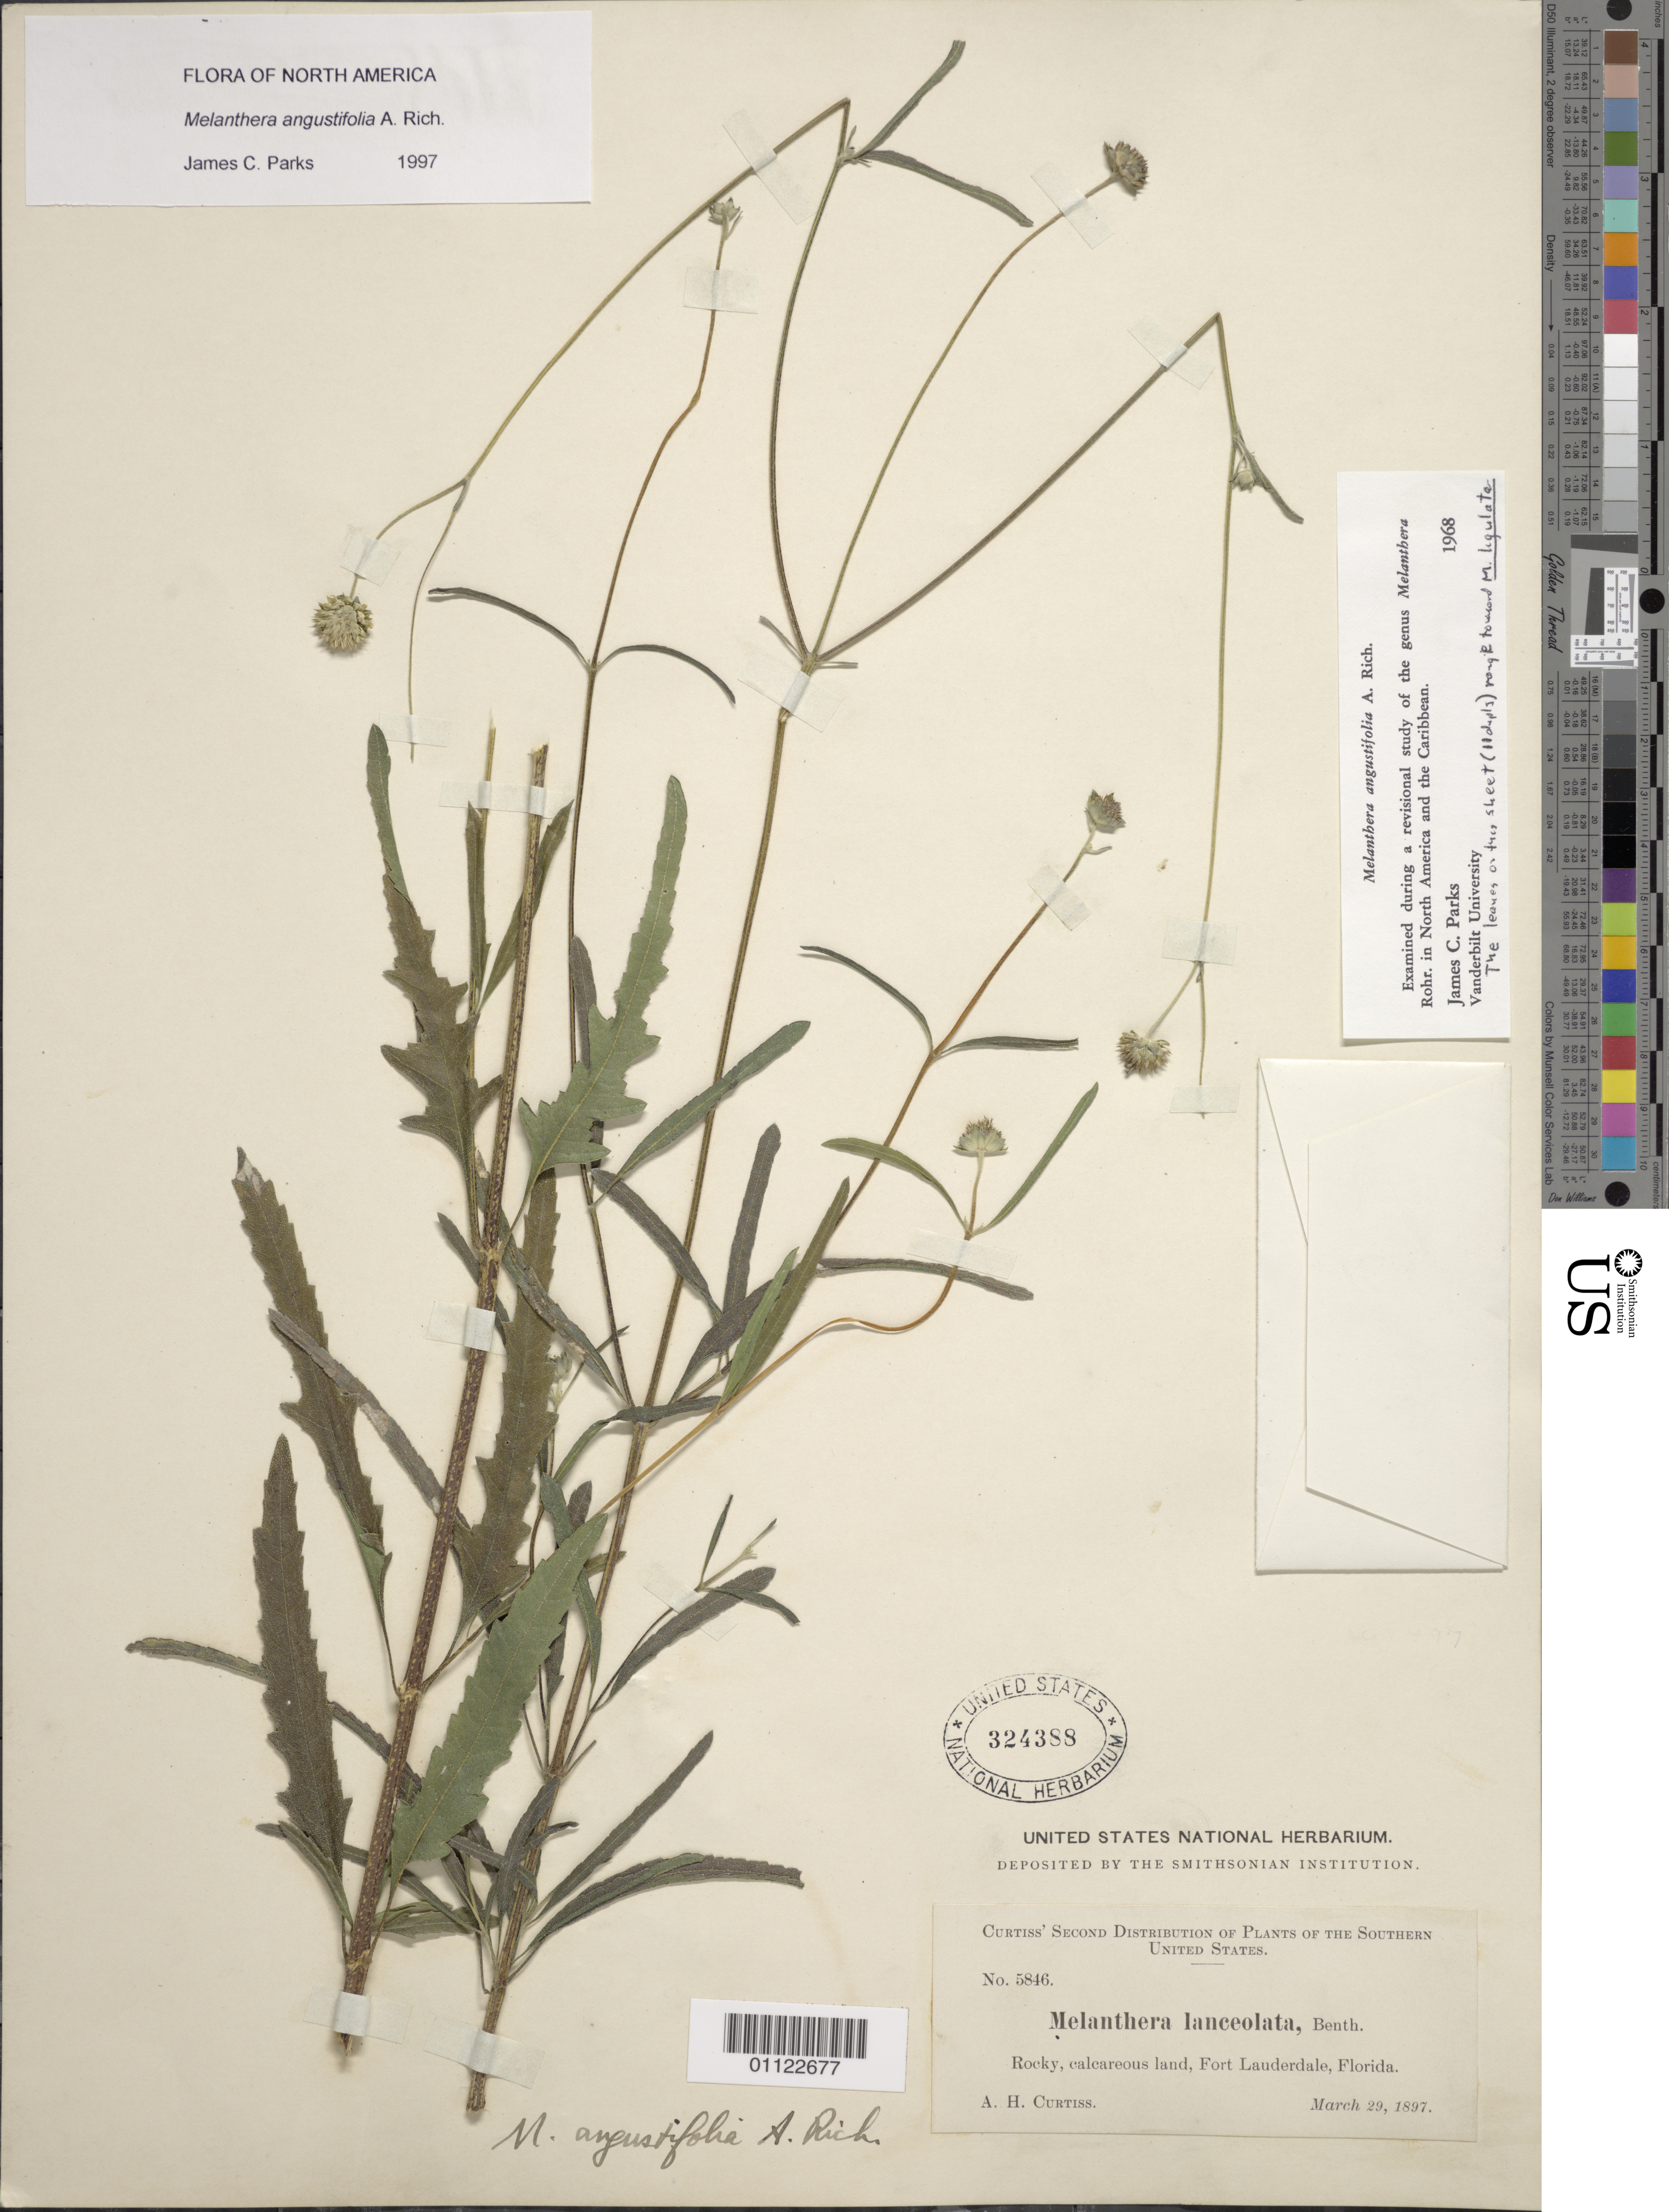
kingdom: Plantae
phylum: Tracheophyta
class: Magnoliopsida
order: Asterales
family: Asteraceae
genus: Melanthera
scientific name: Melanthera angustifolia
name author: A. Rich. in Sagra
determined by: Parks, J. C.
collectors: A. H. Curtiss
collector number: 5846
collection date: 1897-03-29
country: United States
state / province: Florida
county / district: Broward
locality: Fort Lauderdale, Rocky, calcareous land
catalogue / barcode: US 324388